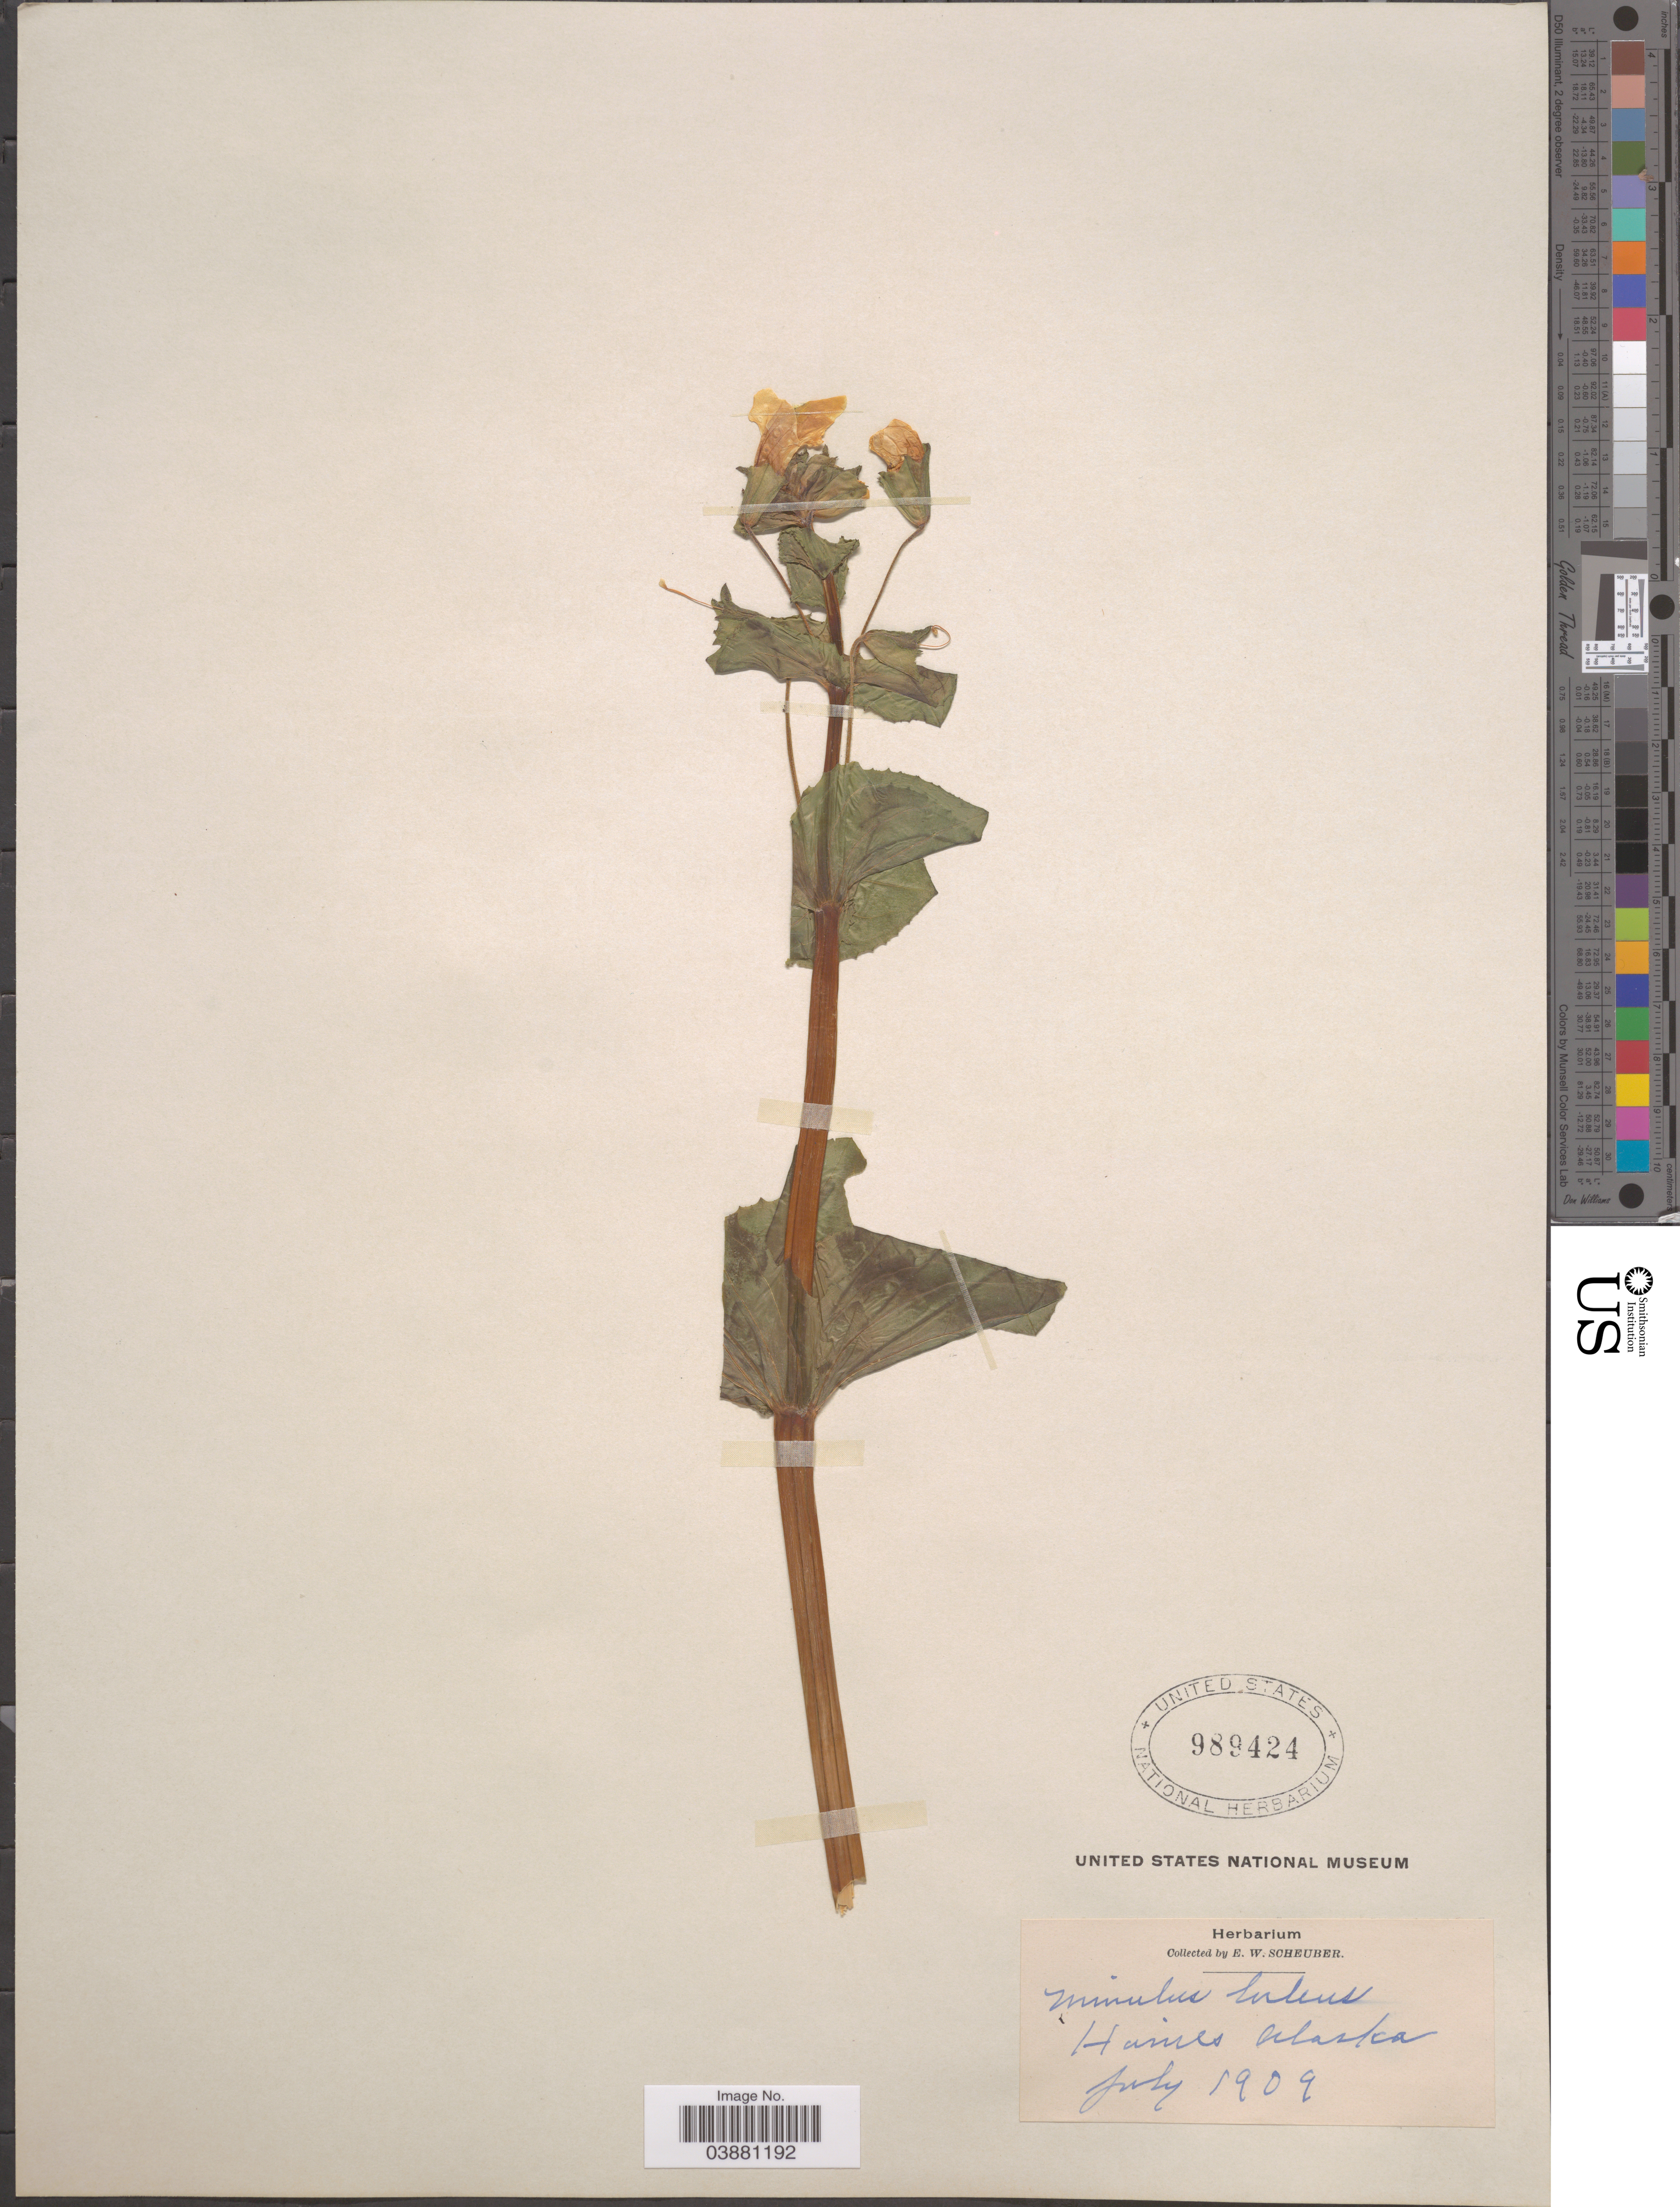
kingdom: Plantae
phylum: Tracheophyta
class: Magnoliopsida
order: Lamiales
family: Phrymaceae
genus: Mimulus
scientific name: Mimulus guttatus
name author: DC.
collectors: E. Scheuber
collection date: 1909-07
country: United States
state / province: Alaska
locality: Haines.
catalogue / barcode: US 989424